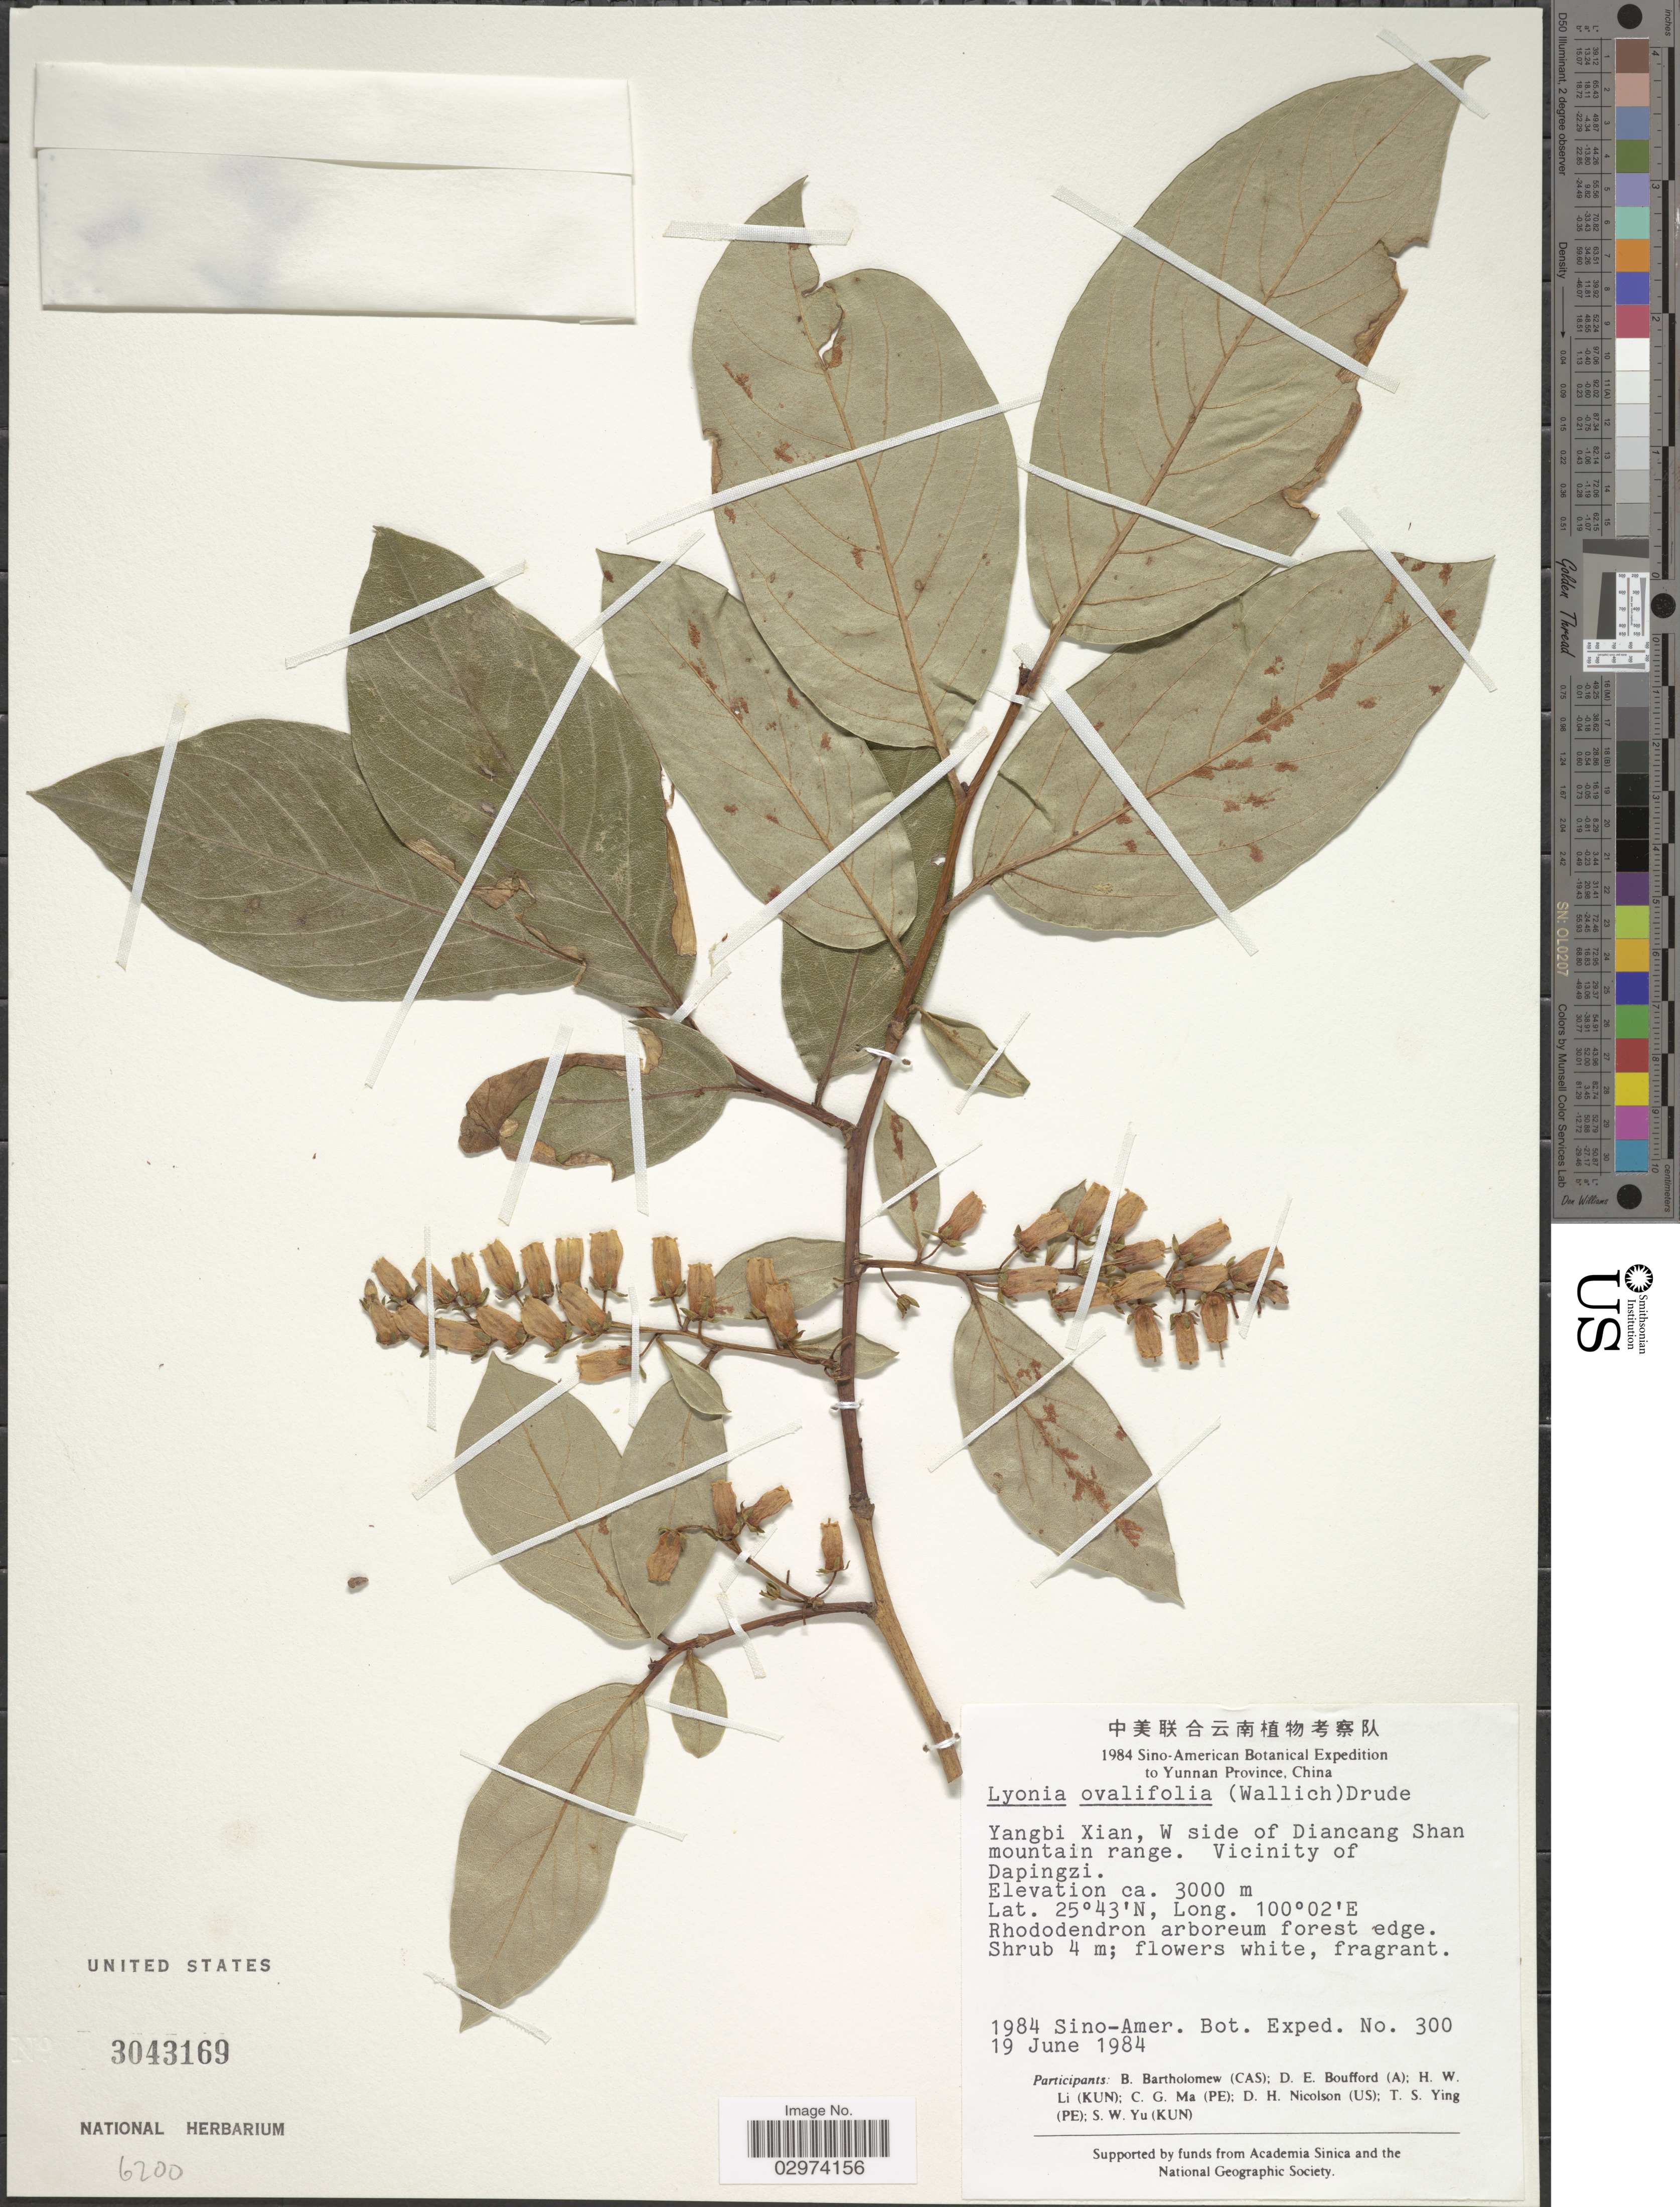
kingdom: Plantae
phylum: Tracheophyta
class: Magnoliopsida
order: Ericales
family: Ericaceae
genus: Lyonia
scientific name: Lyonia ovalifolia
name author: (Wall.) Drude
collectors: Sino-Amer. Bot. Exped. 1984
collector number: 300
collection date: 1984-06-19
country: China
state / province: Yunnan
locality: Yunnan Province. Yangbi Xian, W side of Diancang Shan mountain range. Vicinity of Dapingzi.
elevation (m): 3000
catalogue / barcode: US 3043169